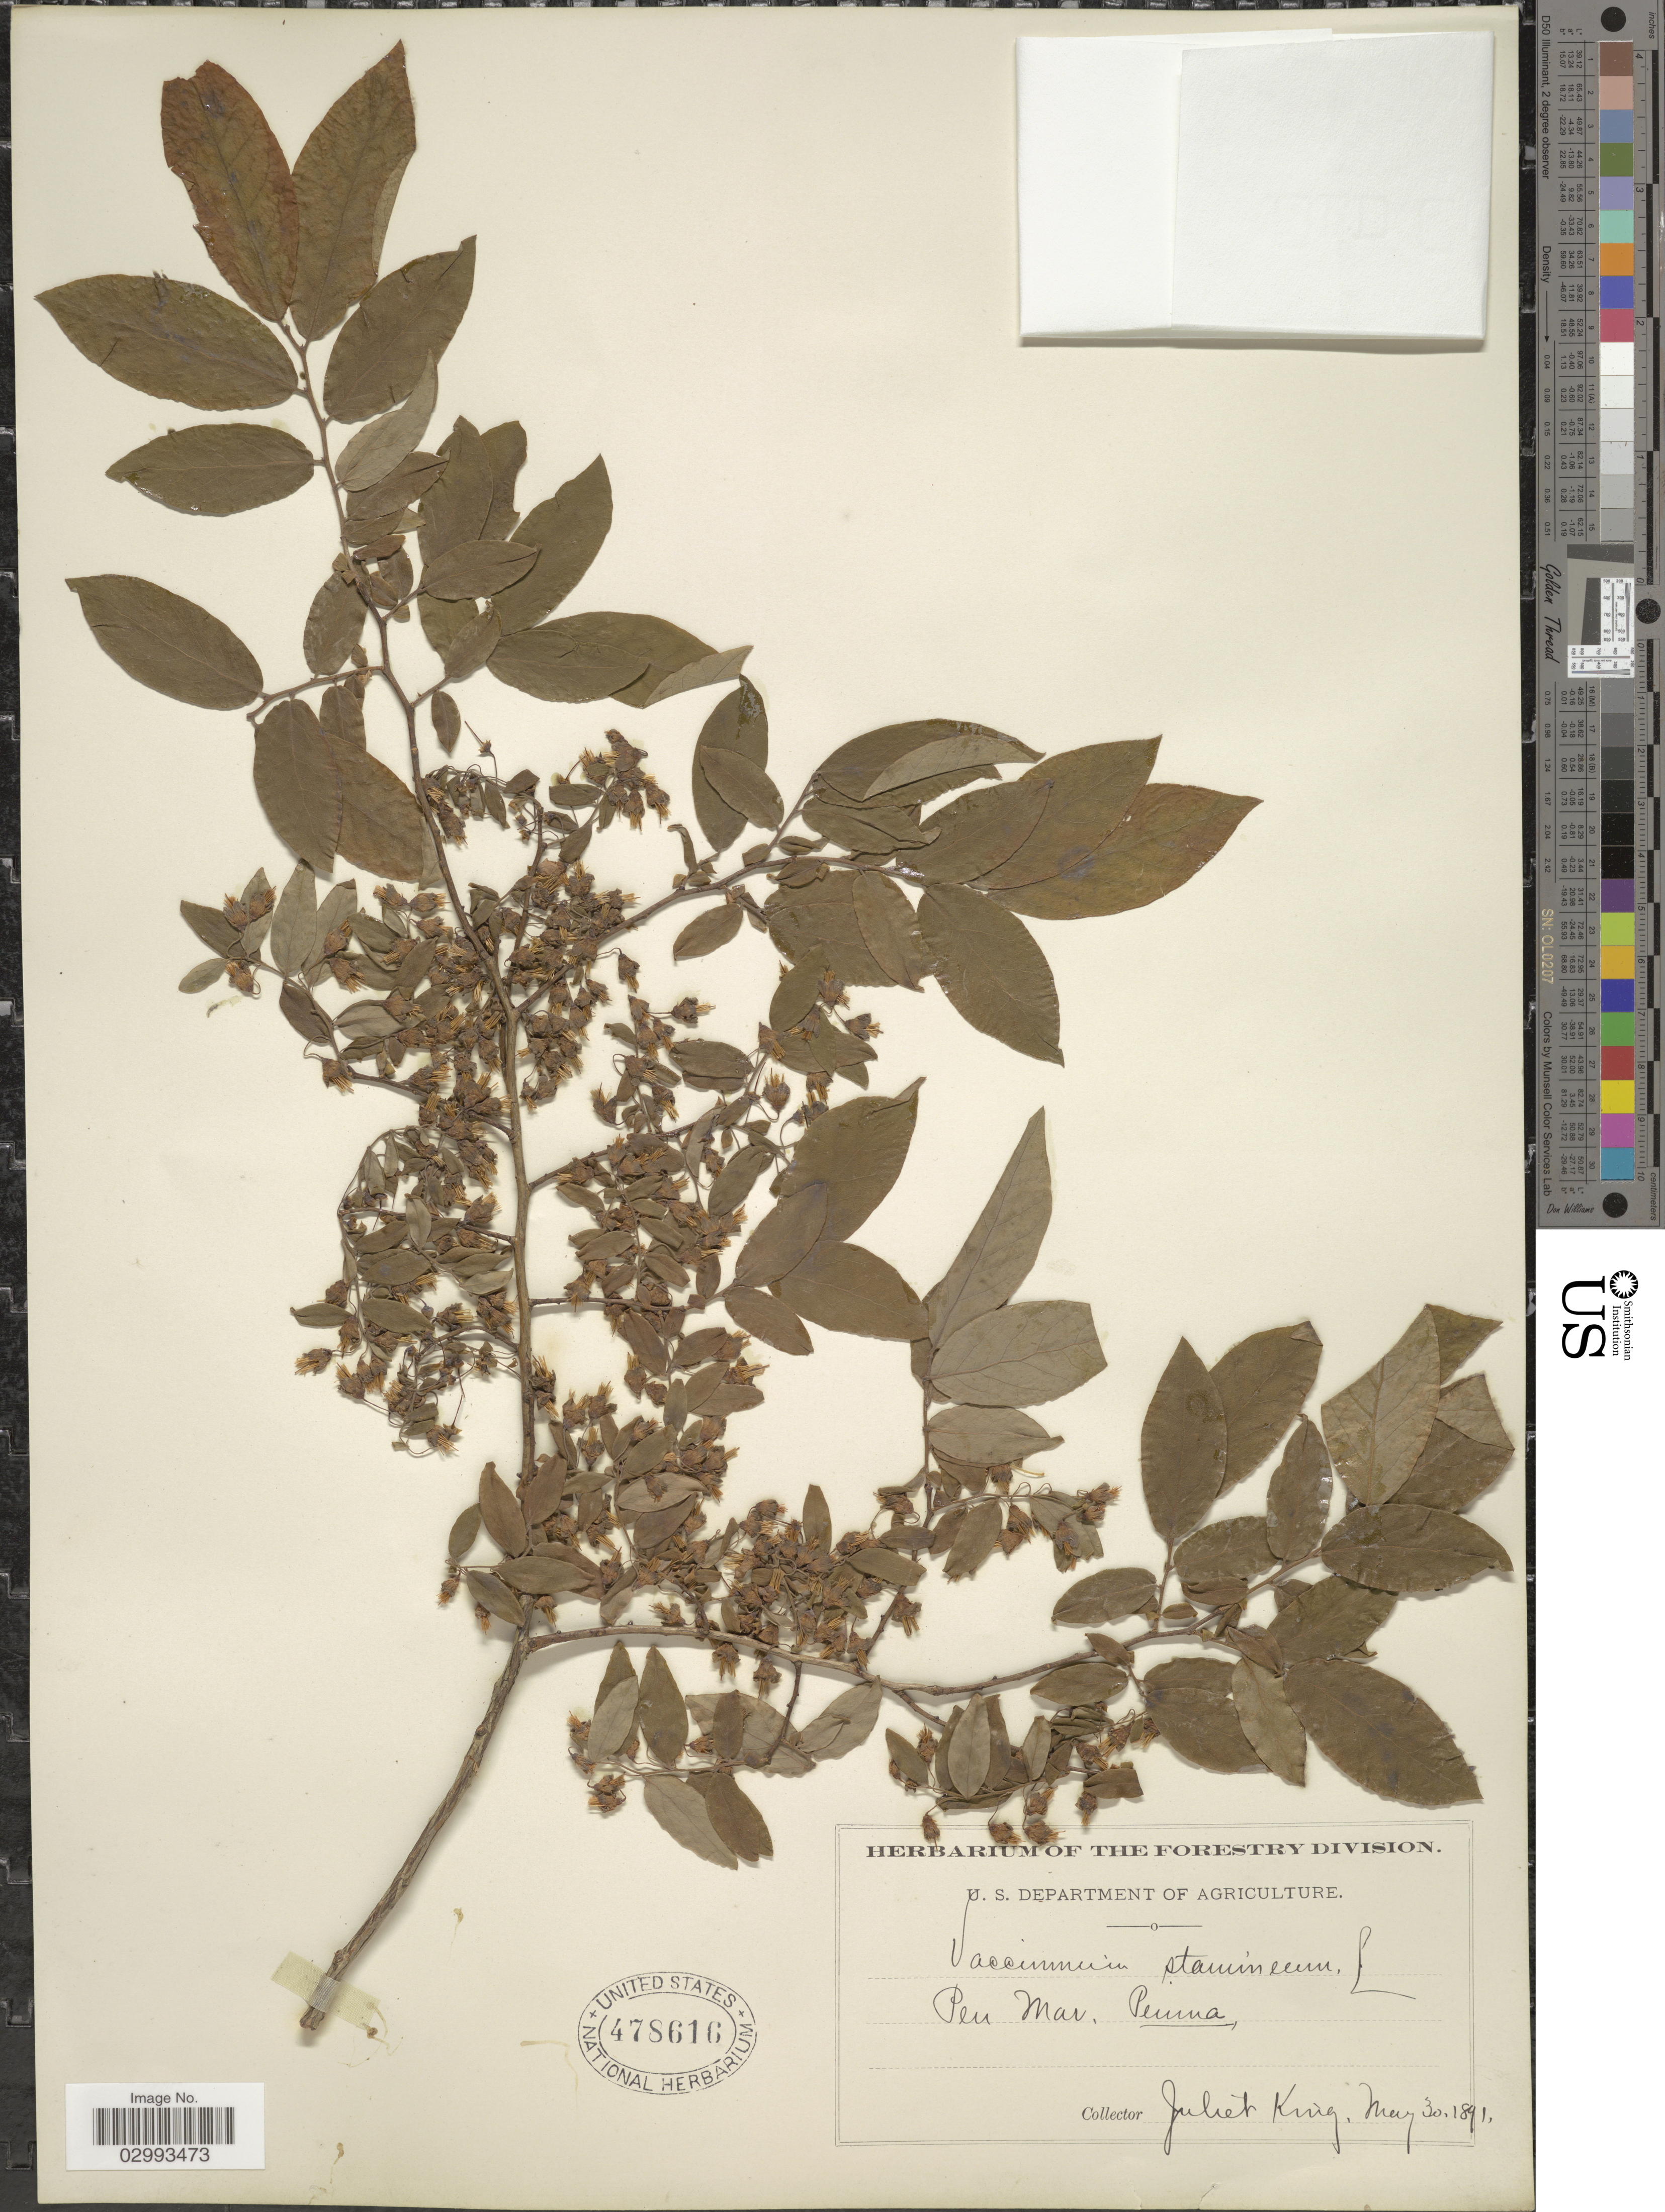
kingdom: Plantae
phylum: Tracheophyta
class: Magnoliopsida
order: Ericales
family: Ericaceae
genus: Polycodium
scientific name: Polycodium stamineum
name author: (L.) Greene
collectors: J. King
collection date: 1891-05-30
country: United States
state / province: Pennsylvania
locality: Pen. Mar. [interpreted]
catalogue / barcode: US 478616